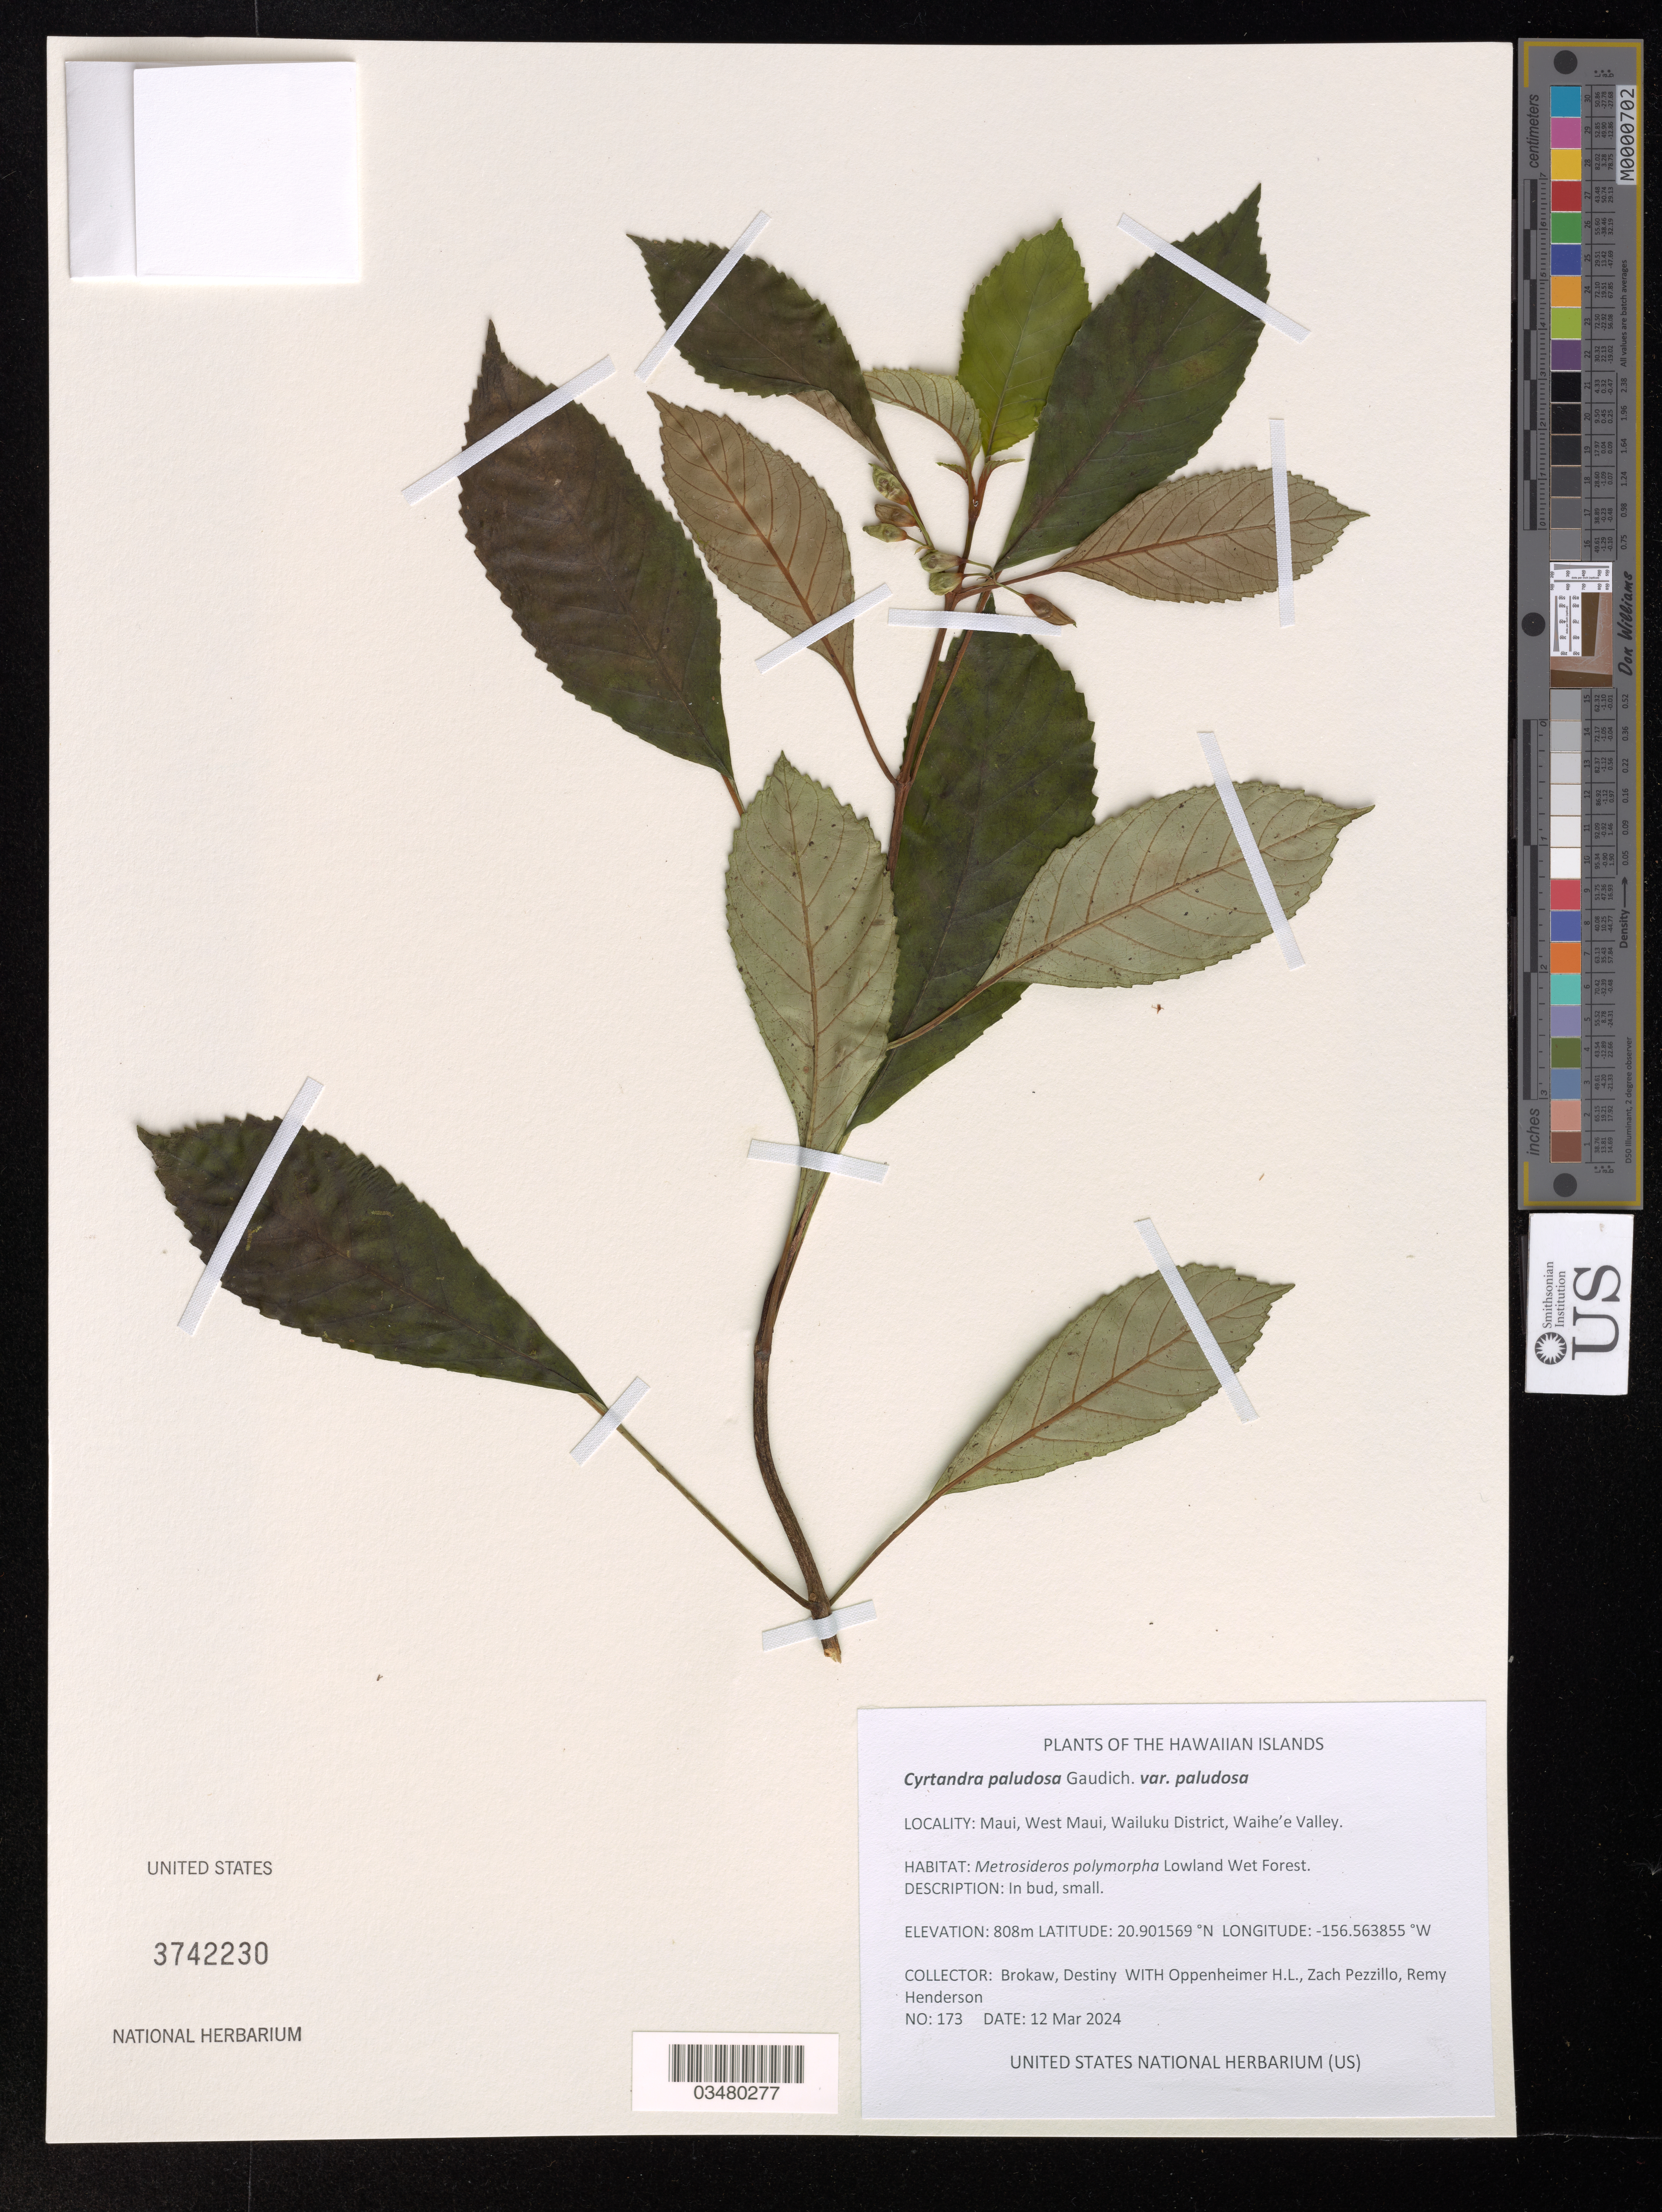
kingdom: Plantae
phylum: Tracheophyta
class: Magnoliopsida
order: Lamiales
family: Gesneriaceae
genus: Cyrtandra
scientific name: Cyrtandra paludosa var. paludosa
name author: Gaudich.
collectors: H. L. Oppenheimer, Z. Pezzillo & R. Henderson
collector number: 173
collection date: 2024-03-12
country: United States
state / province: Hawaii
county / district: Maui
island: Maui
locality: West Maui, Wailuku District, Waihe'e Valley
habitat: Lowland wet forest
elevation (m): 808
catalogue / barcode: US 3742230